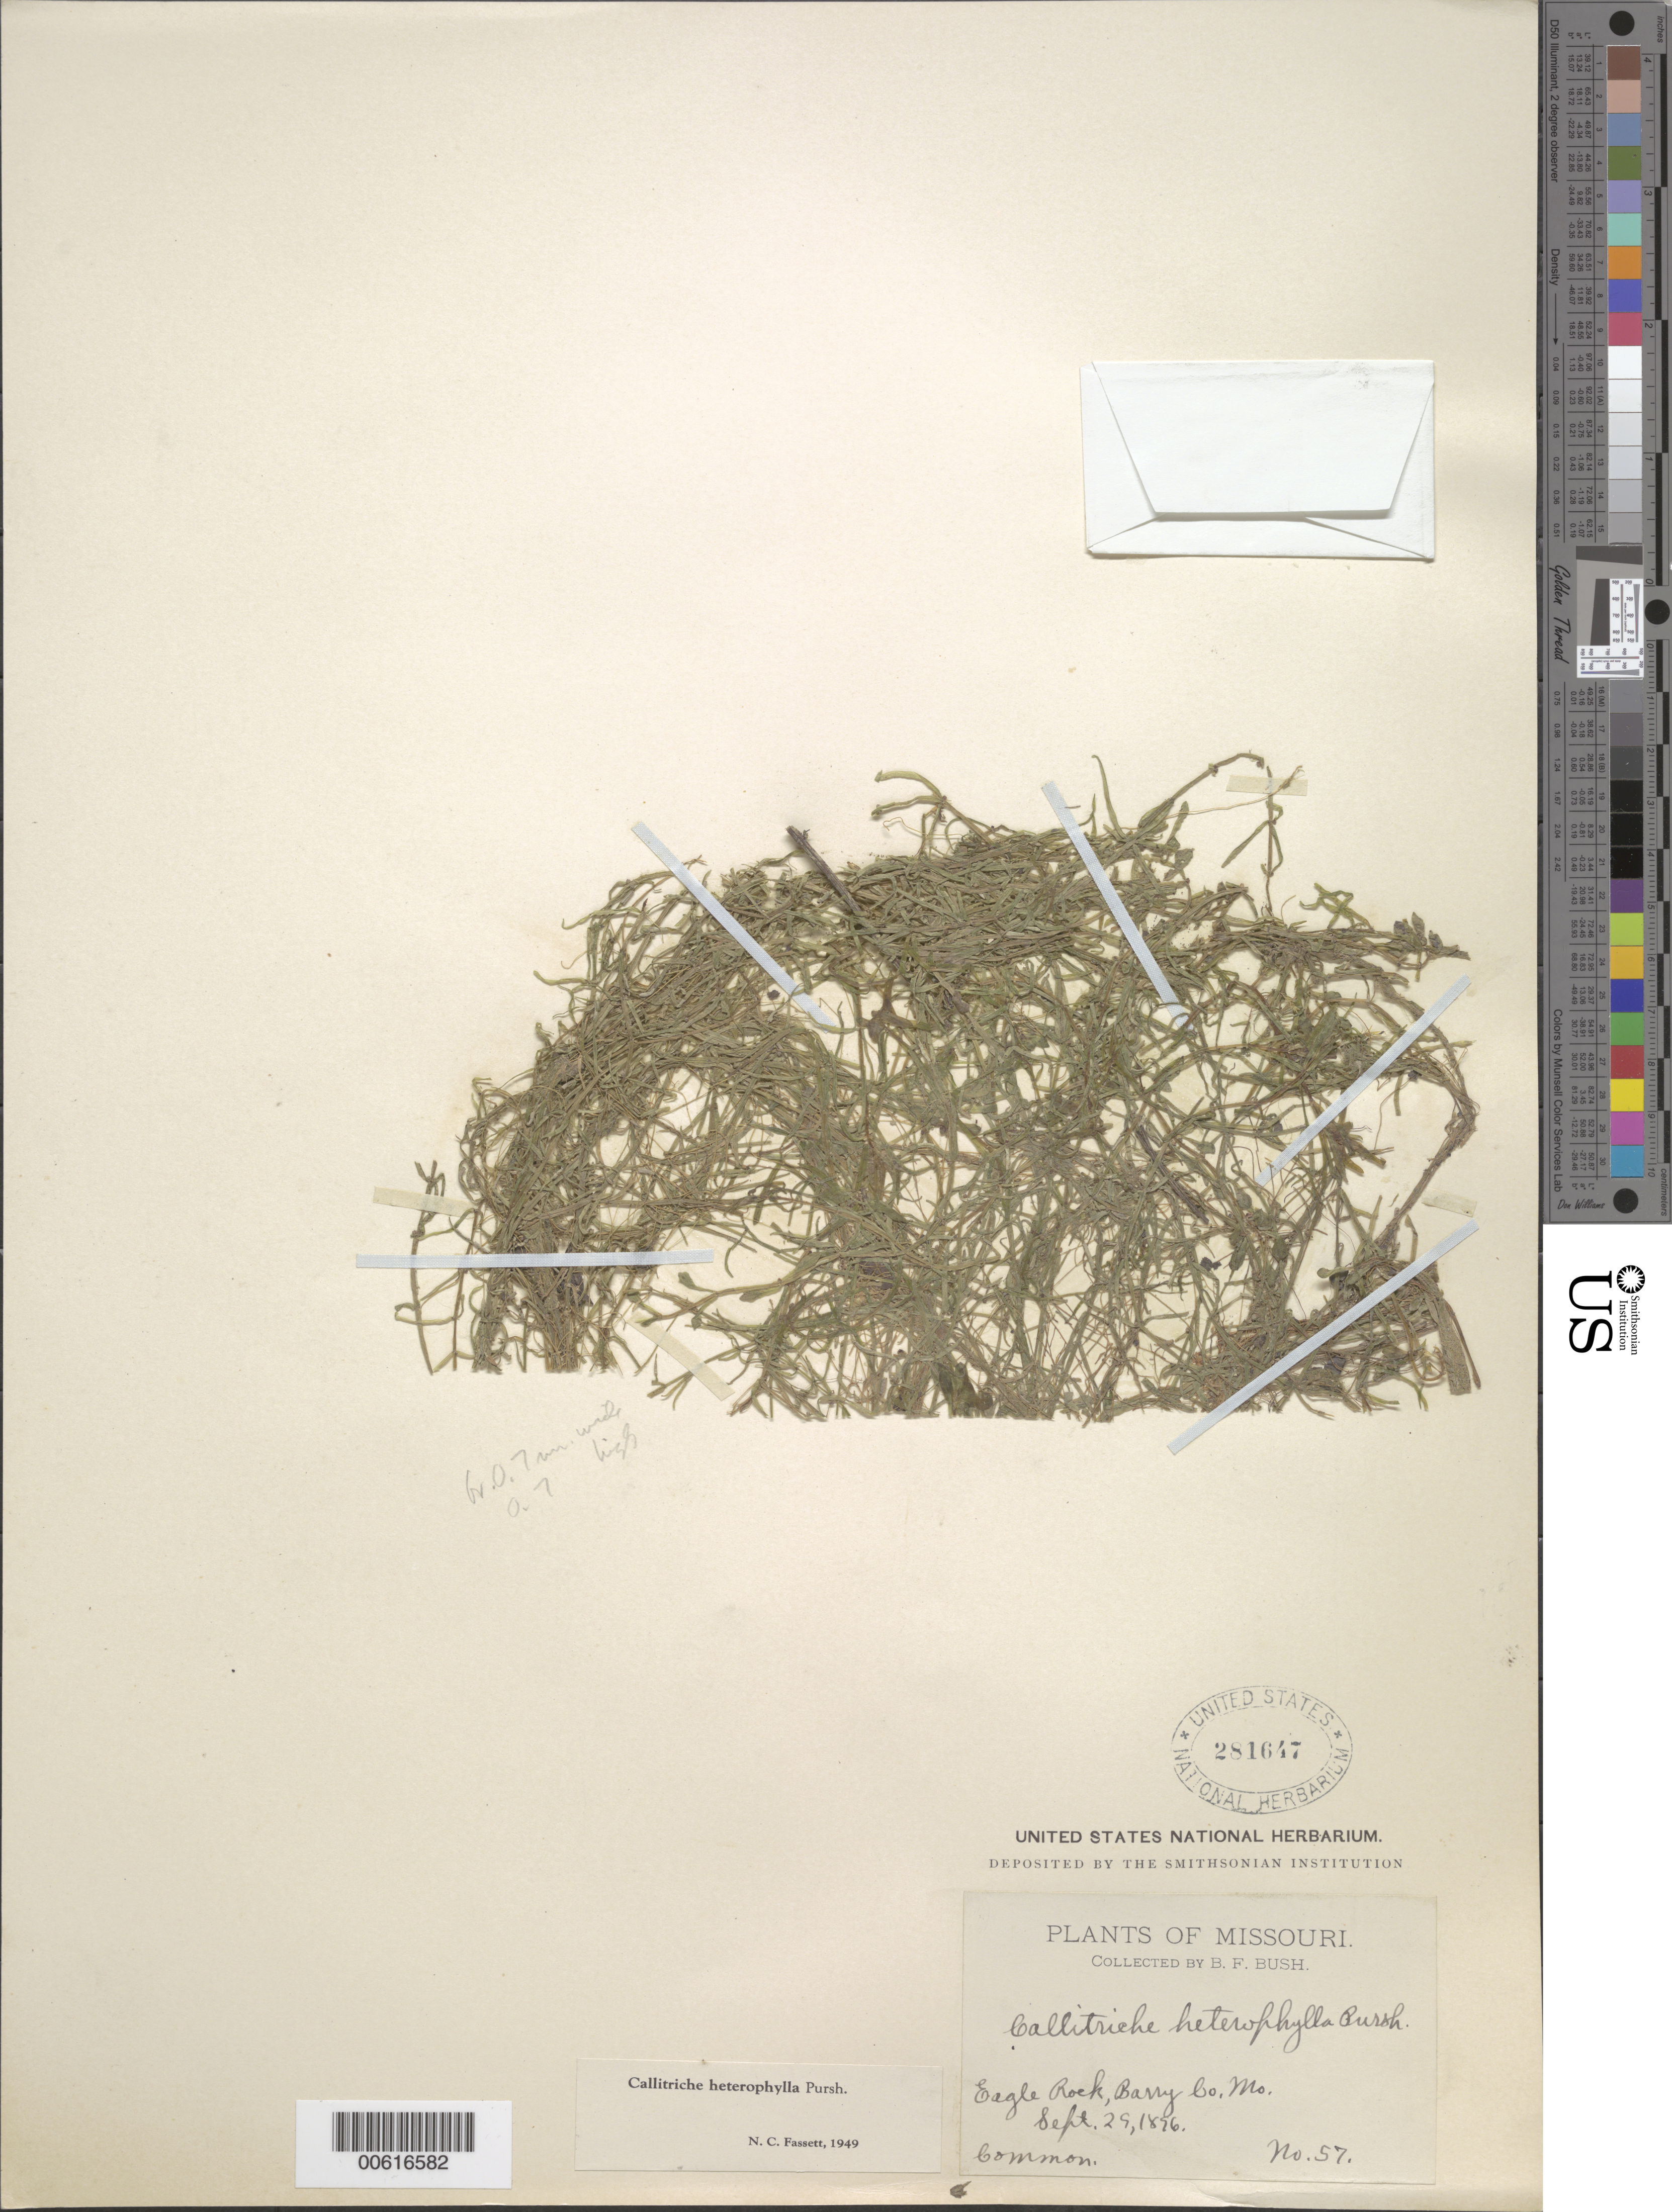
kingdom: Plantae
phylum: Tracheophyta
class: Magnoliopsida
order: Lamiales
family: Plantaginaceae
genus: Callitriche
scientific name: Callitriche heterophylla Pursh emend. Darby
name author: Pursh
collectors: B. F. Bush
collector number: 57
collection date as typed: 29 Sep 1876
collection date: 1876-09-29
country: United States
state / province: Missouri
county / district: Barry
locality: Eagle Rock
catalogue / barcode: US 281647